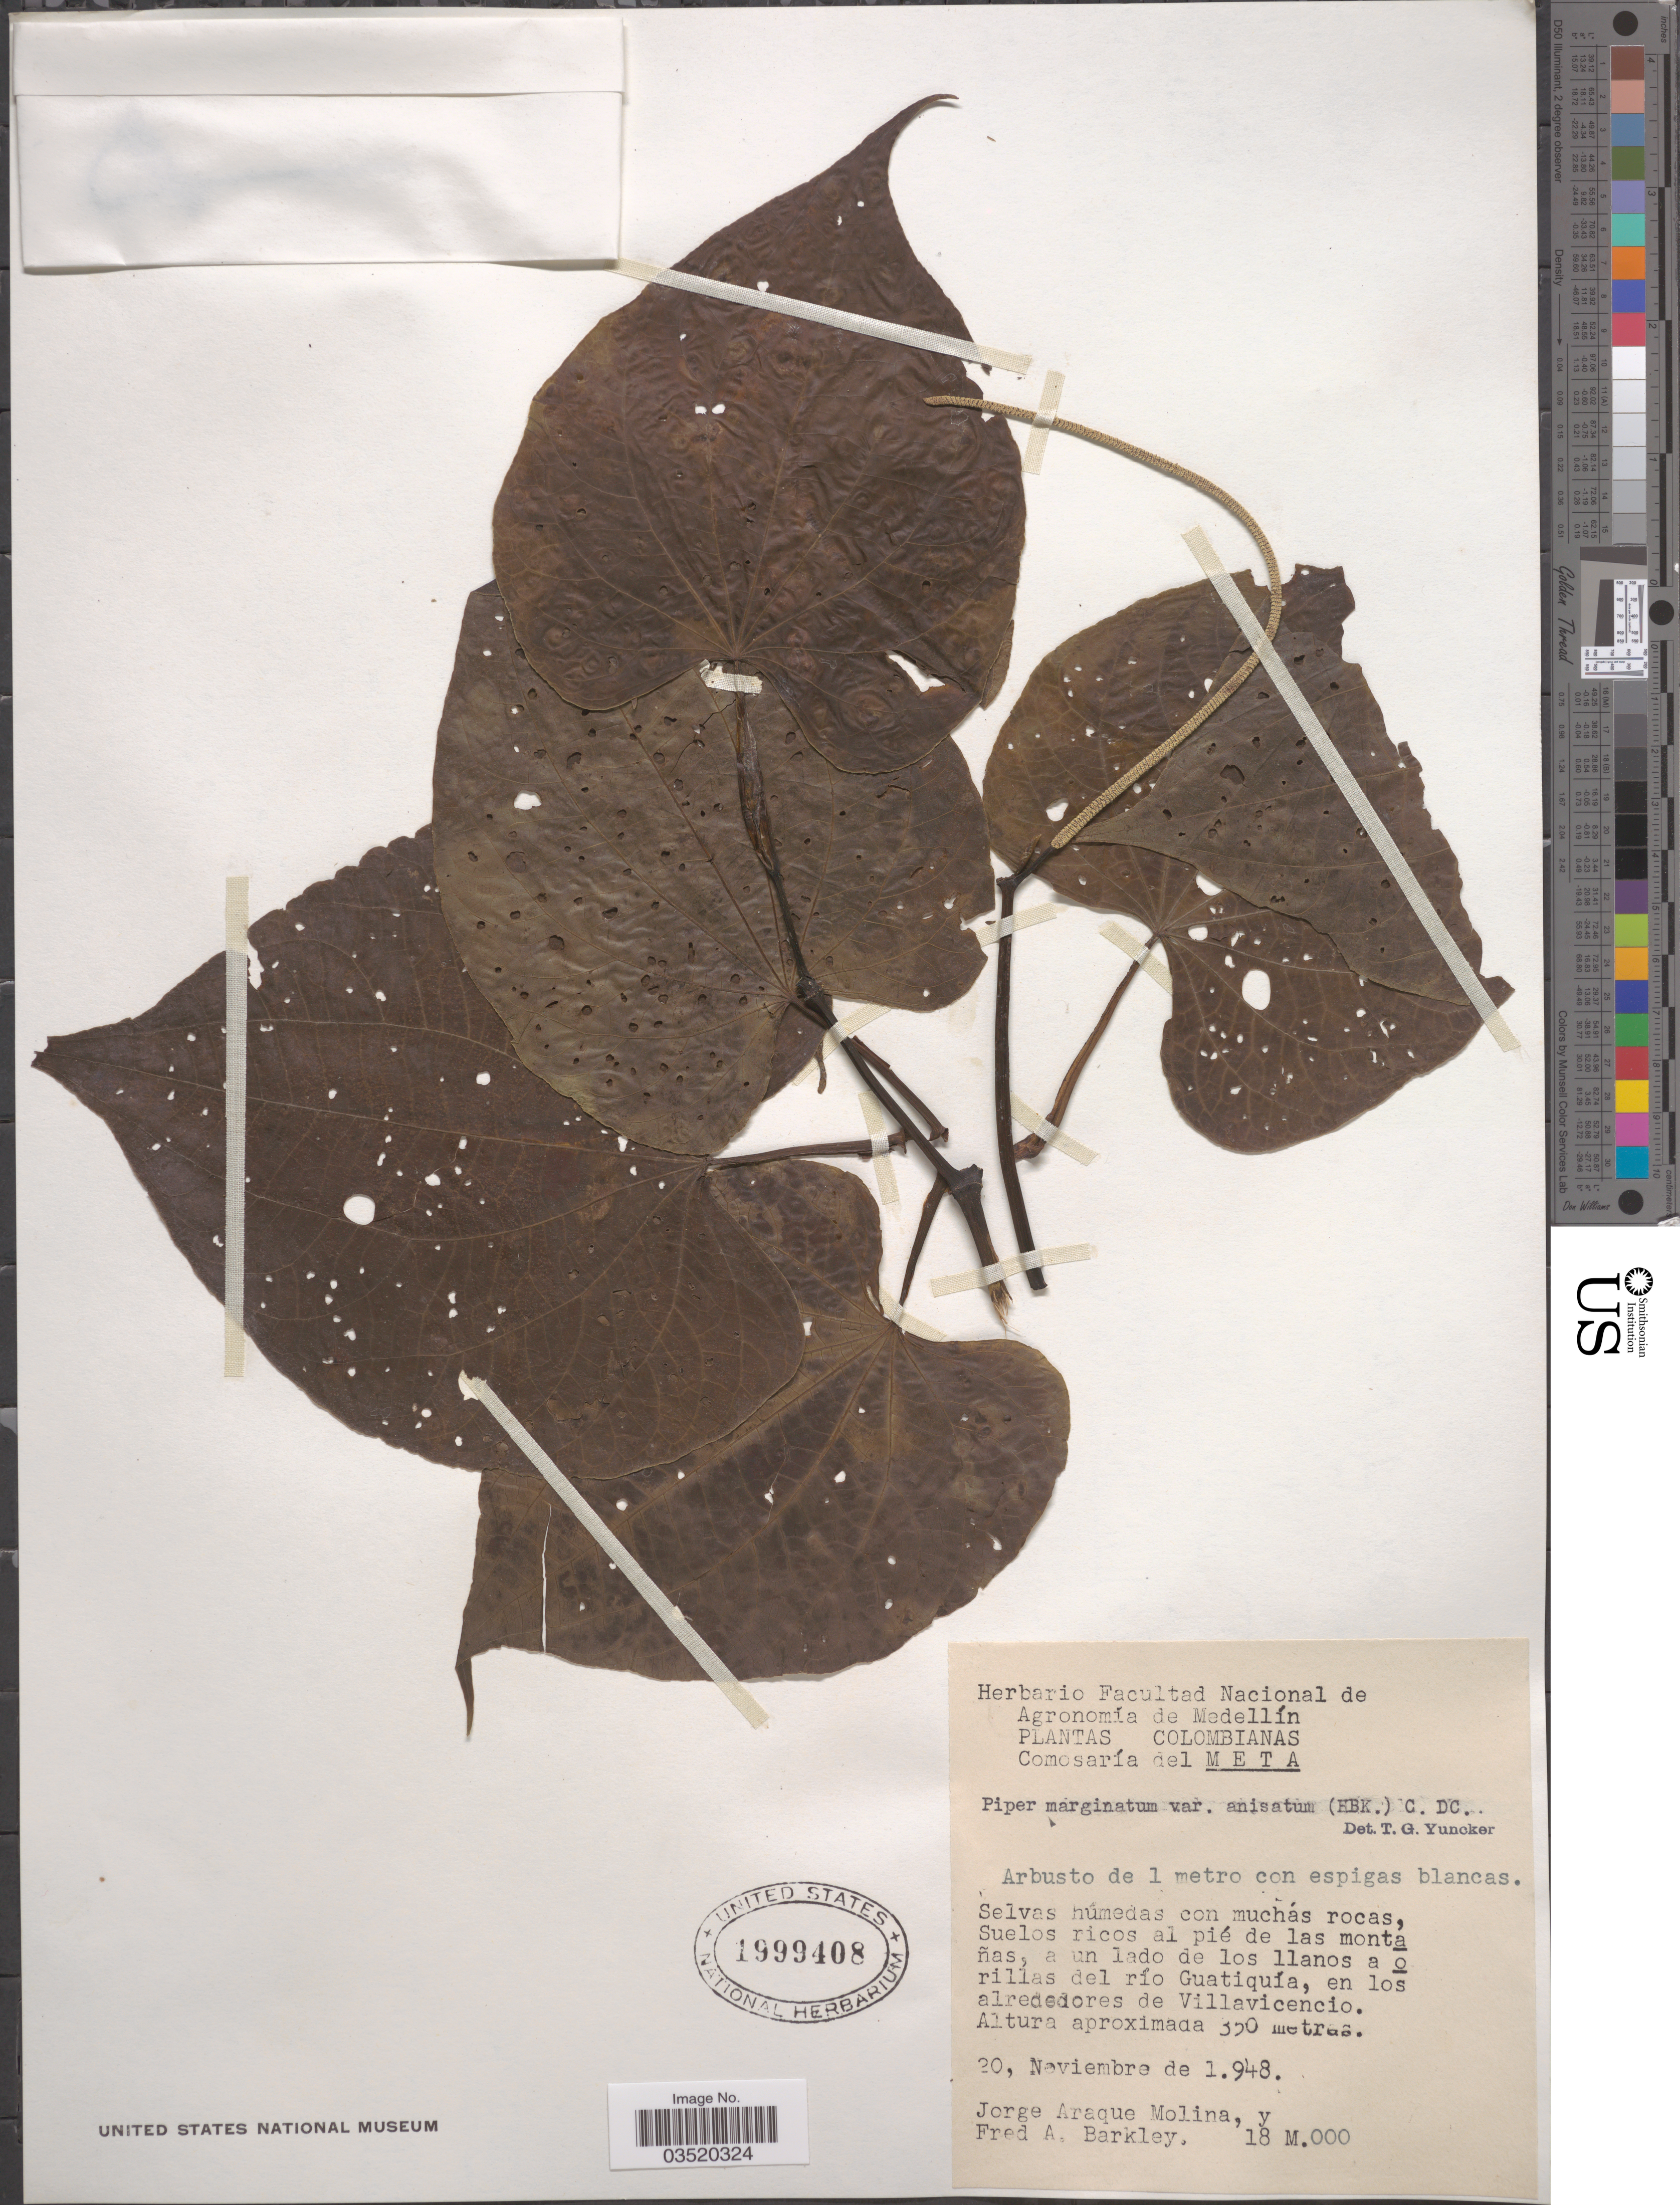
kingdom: Plantae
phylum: Tracheophyta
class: Magnoliopsida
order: Piperales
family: Piperaceae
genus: Piper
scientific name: Piper marginatum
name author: Jacq.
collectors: J. Araque Molina & F. A. Barkley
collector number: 18 M000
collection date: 1948-11-20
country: Colombia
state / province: Meta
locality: Comisaría del Meta. A un lado de los llanos a orillas del río Guatiquía, en los alrededores de Villavicencio.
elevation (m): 350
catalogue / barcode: US 1999408